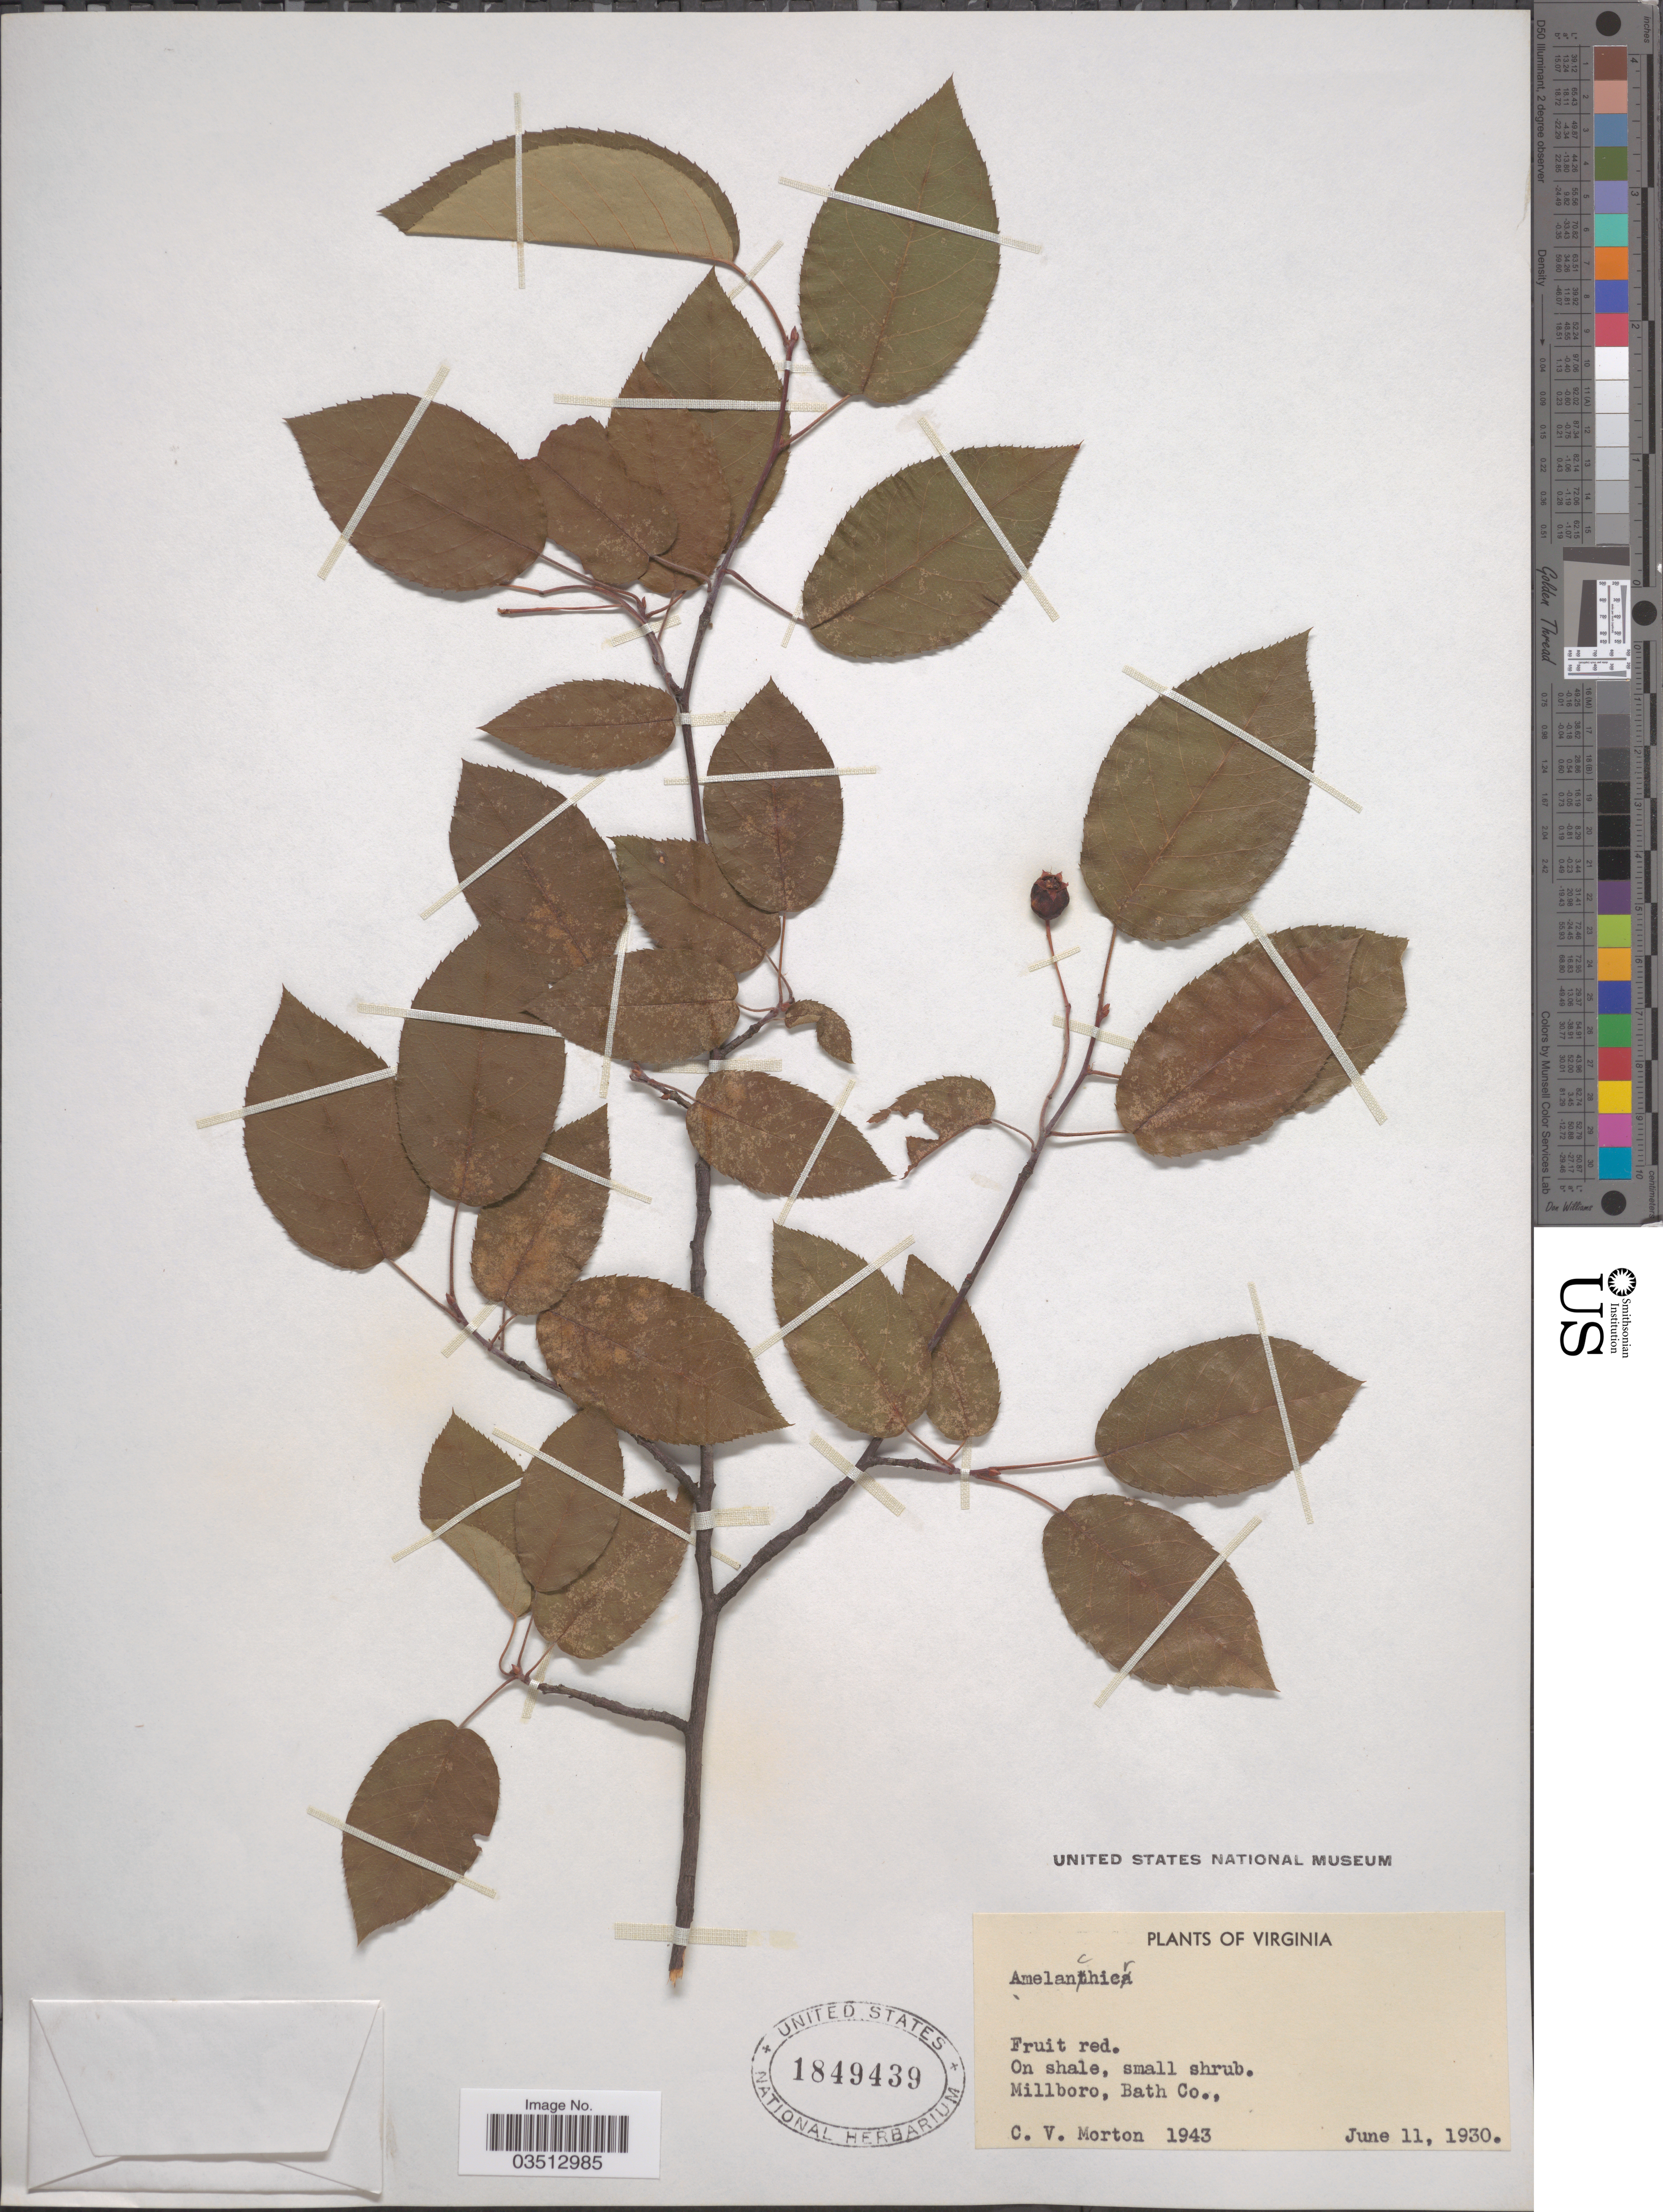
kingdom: Plantae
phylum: Tracheophyta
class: Magnoliopsida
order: Rosales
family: Rosaceae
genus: Amelanchier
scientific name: Amelanchier sp.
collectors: C. V. Morton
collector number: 1943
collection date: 1930-06-11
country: United States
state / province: Virginia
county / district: Bath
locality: Millboro, Bath Co.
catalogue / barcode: US 1849439